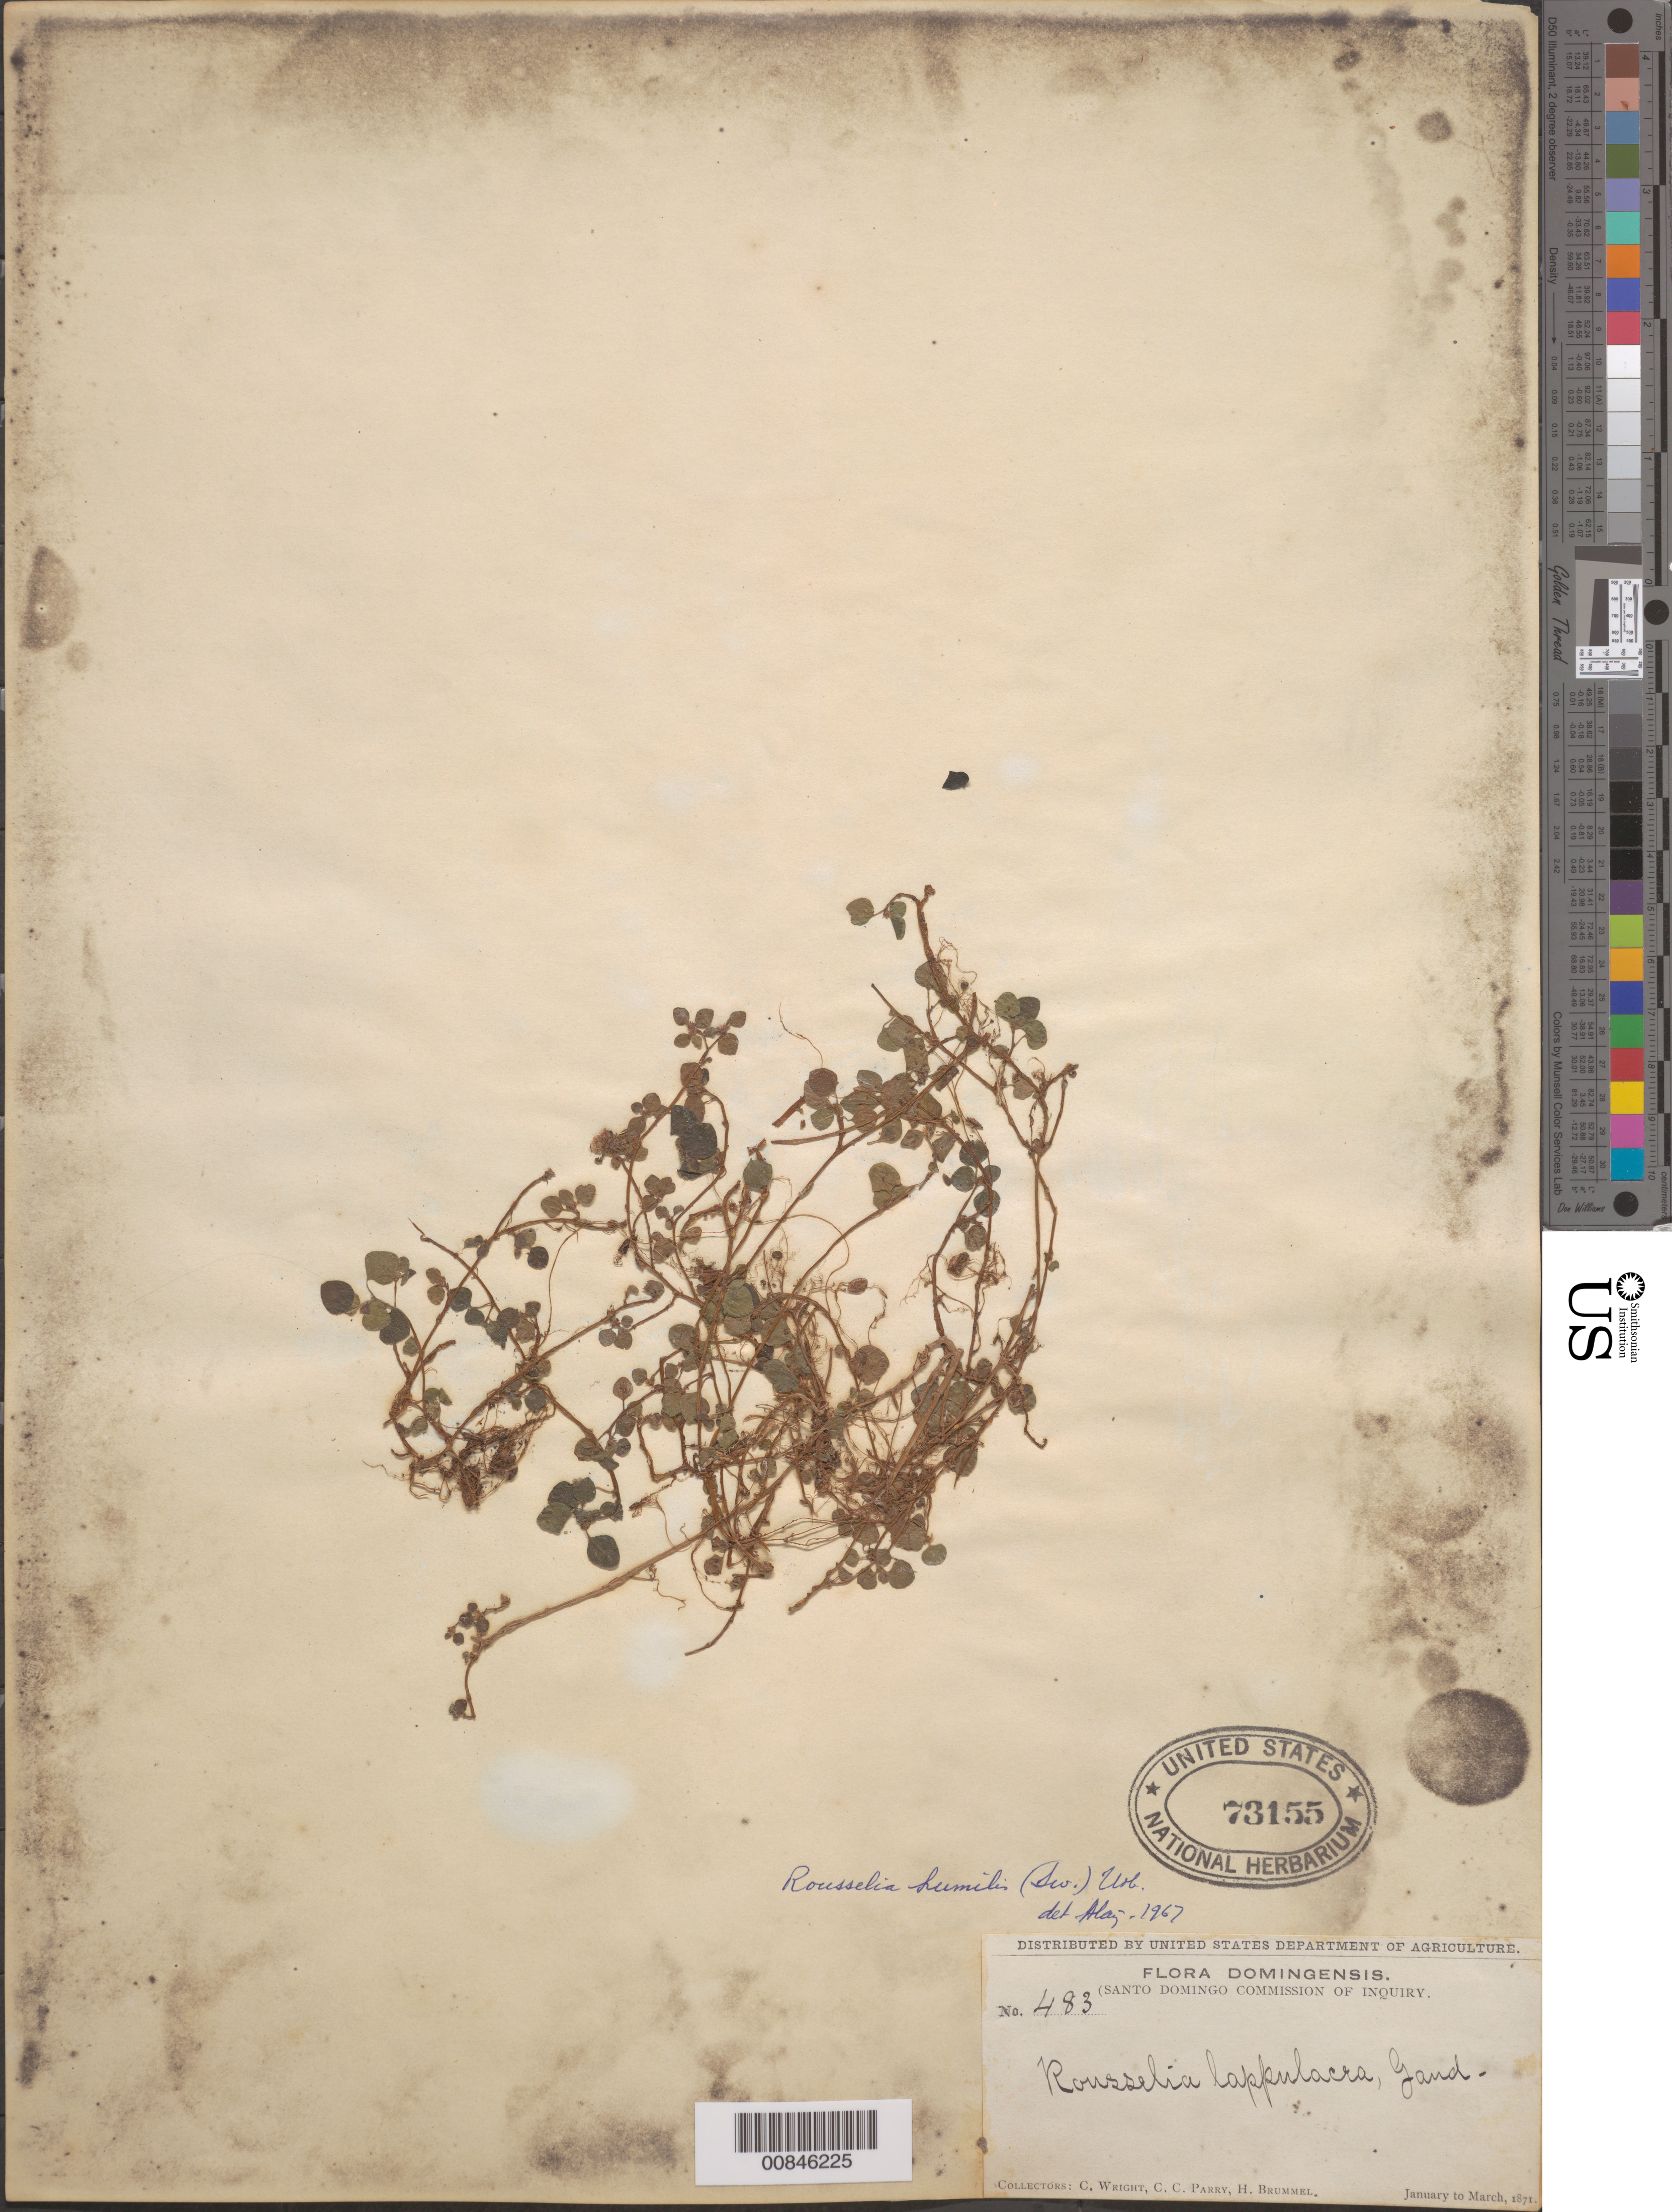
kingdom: Plantae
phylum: Tracheophyta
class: Magnoliopsida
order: Rosales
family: Urticaceae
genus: Rousselia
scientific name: Rousselia humilis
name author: (Sw.) Urb.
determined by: Liogier, Alain H.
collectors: C. Wright, C. C. Parry & H. Brummel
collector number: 483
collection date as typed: Jan 1871 to -- Mar 1871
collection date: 1871-01/1871-03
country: Dominican Republic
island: Hispaniola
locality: Dominican Republic.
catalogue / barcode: US 73155